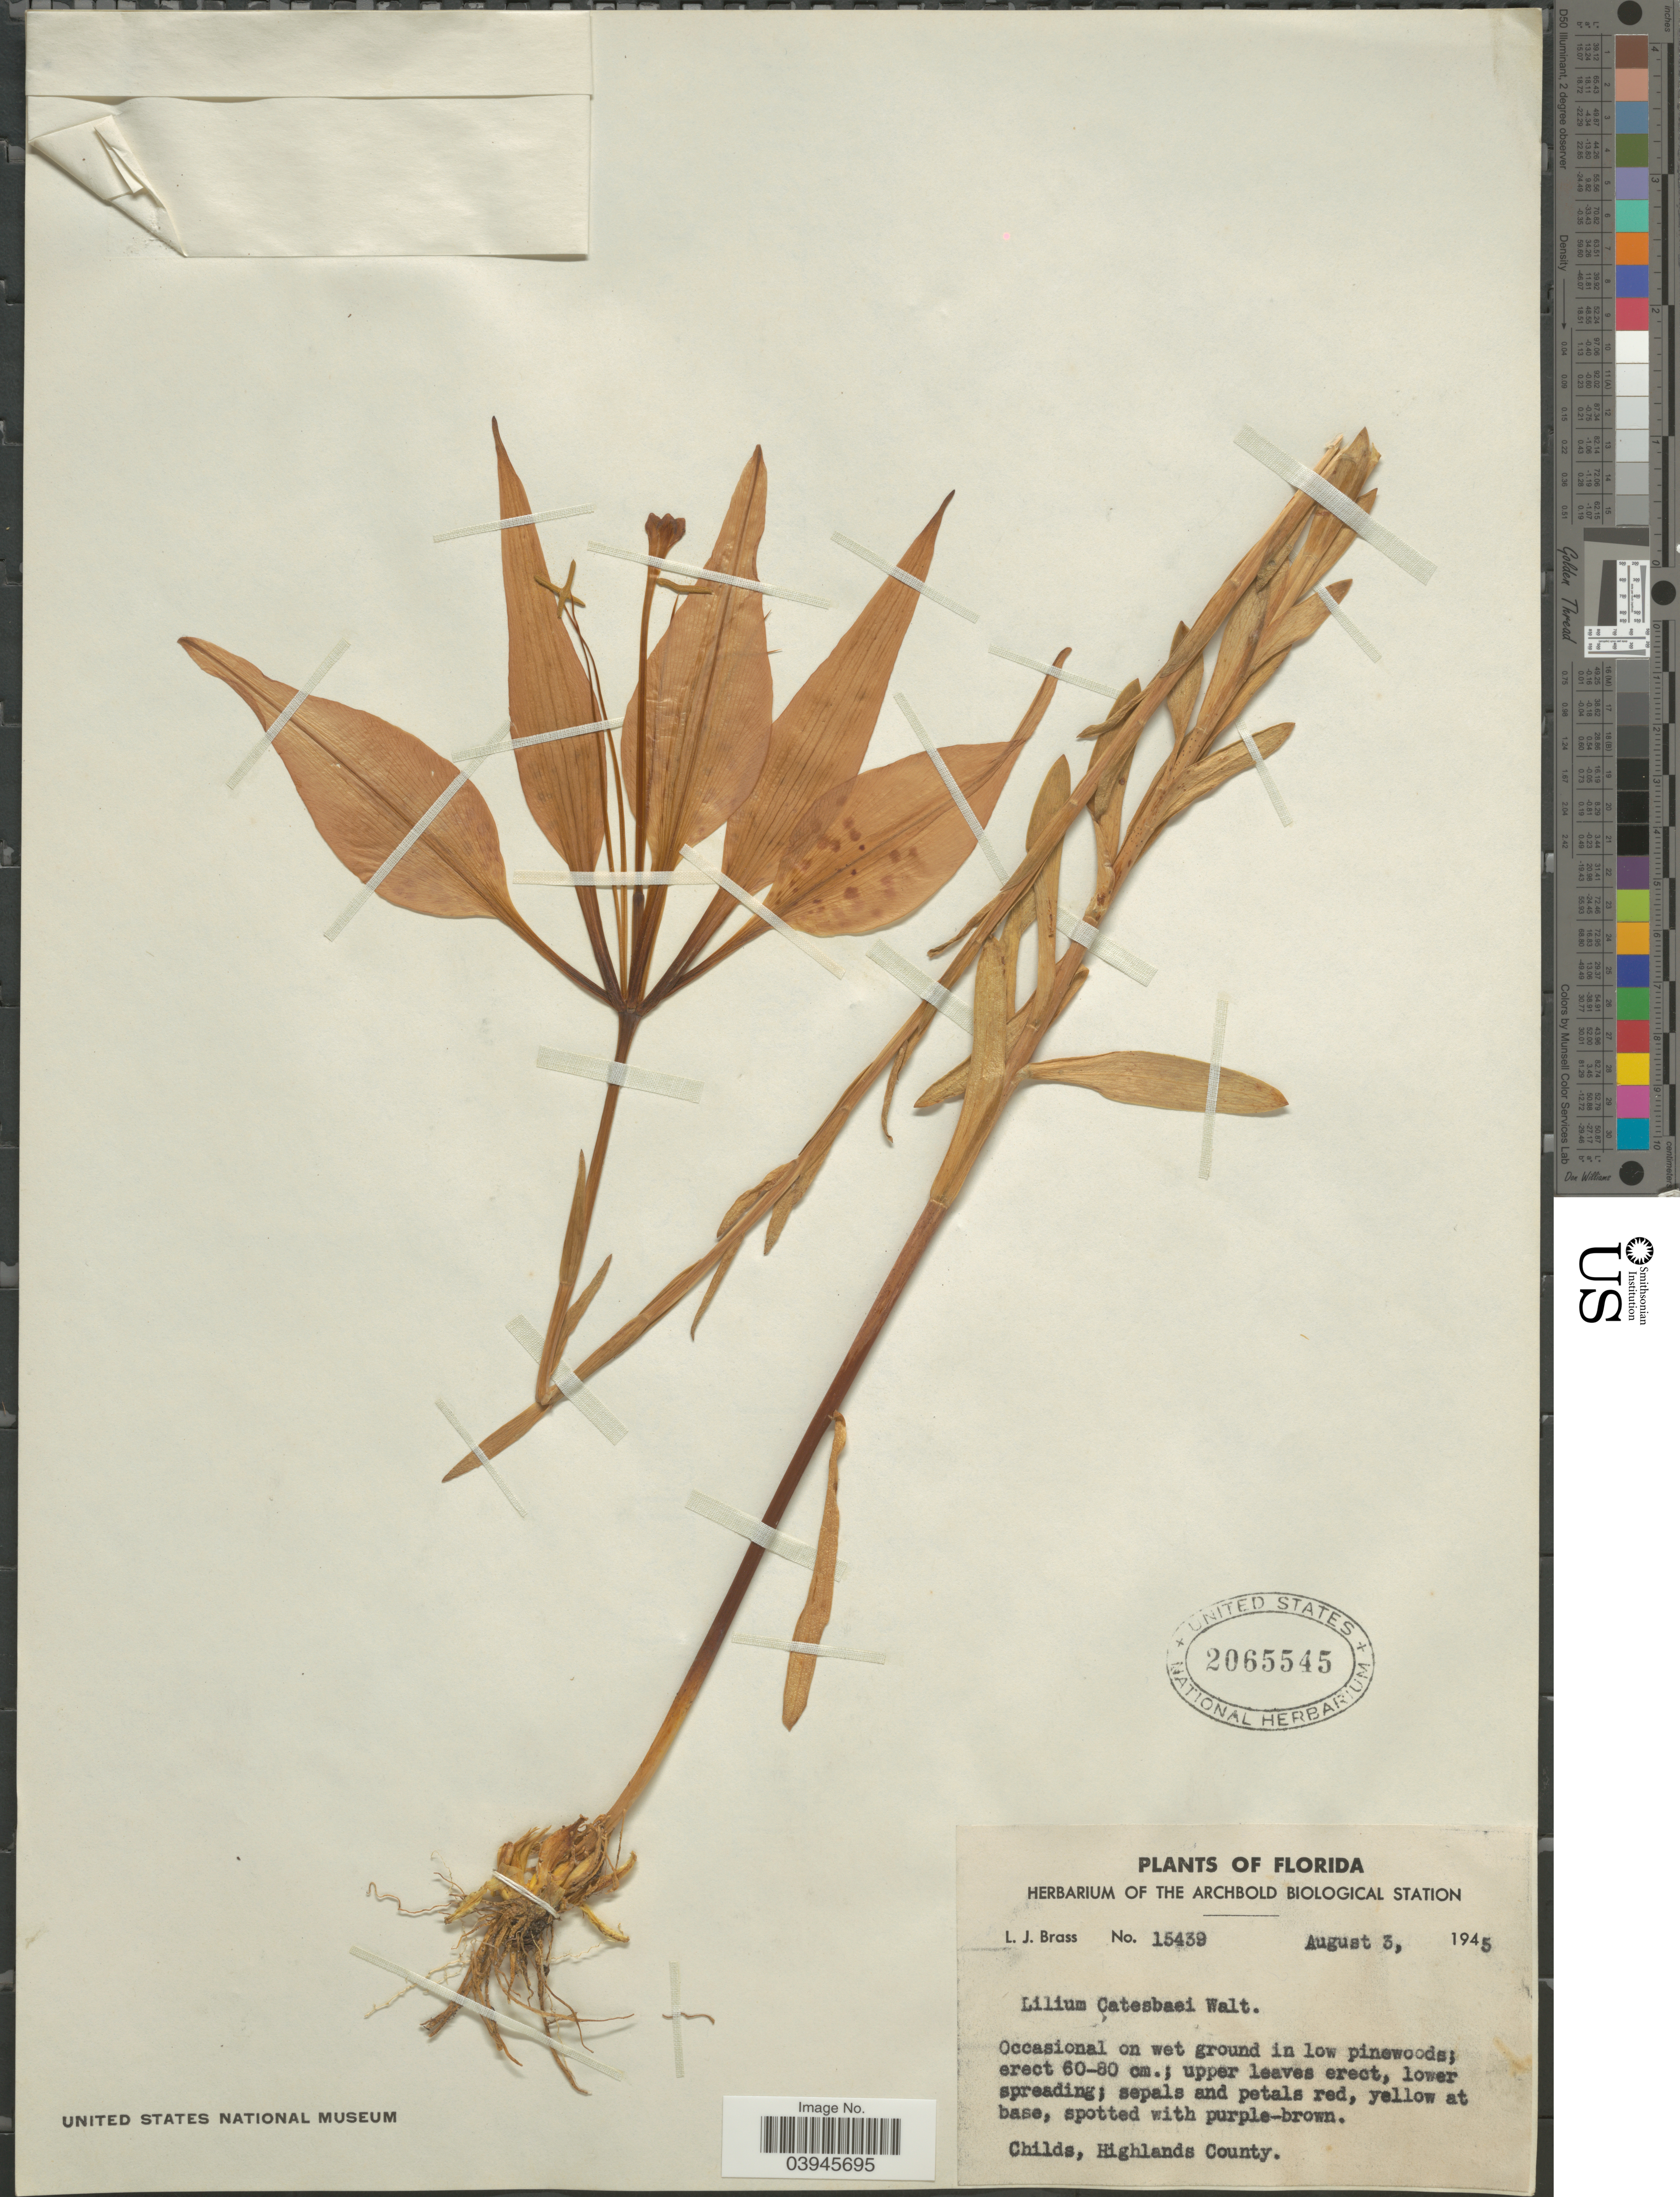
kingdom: Plantae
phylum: Tracheophyta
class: Liliopsida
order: Liliales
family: Liliaceae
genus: Lilium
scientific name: Lilium catesbaei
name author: Walter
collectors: L. J. Brass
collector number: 15439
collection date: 1945-08-03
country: United States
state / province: Florida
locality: Childs, Highlands County.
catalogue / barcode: US 2065545